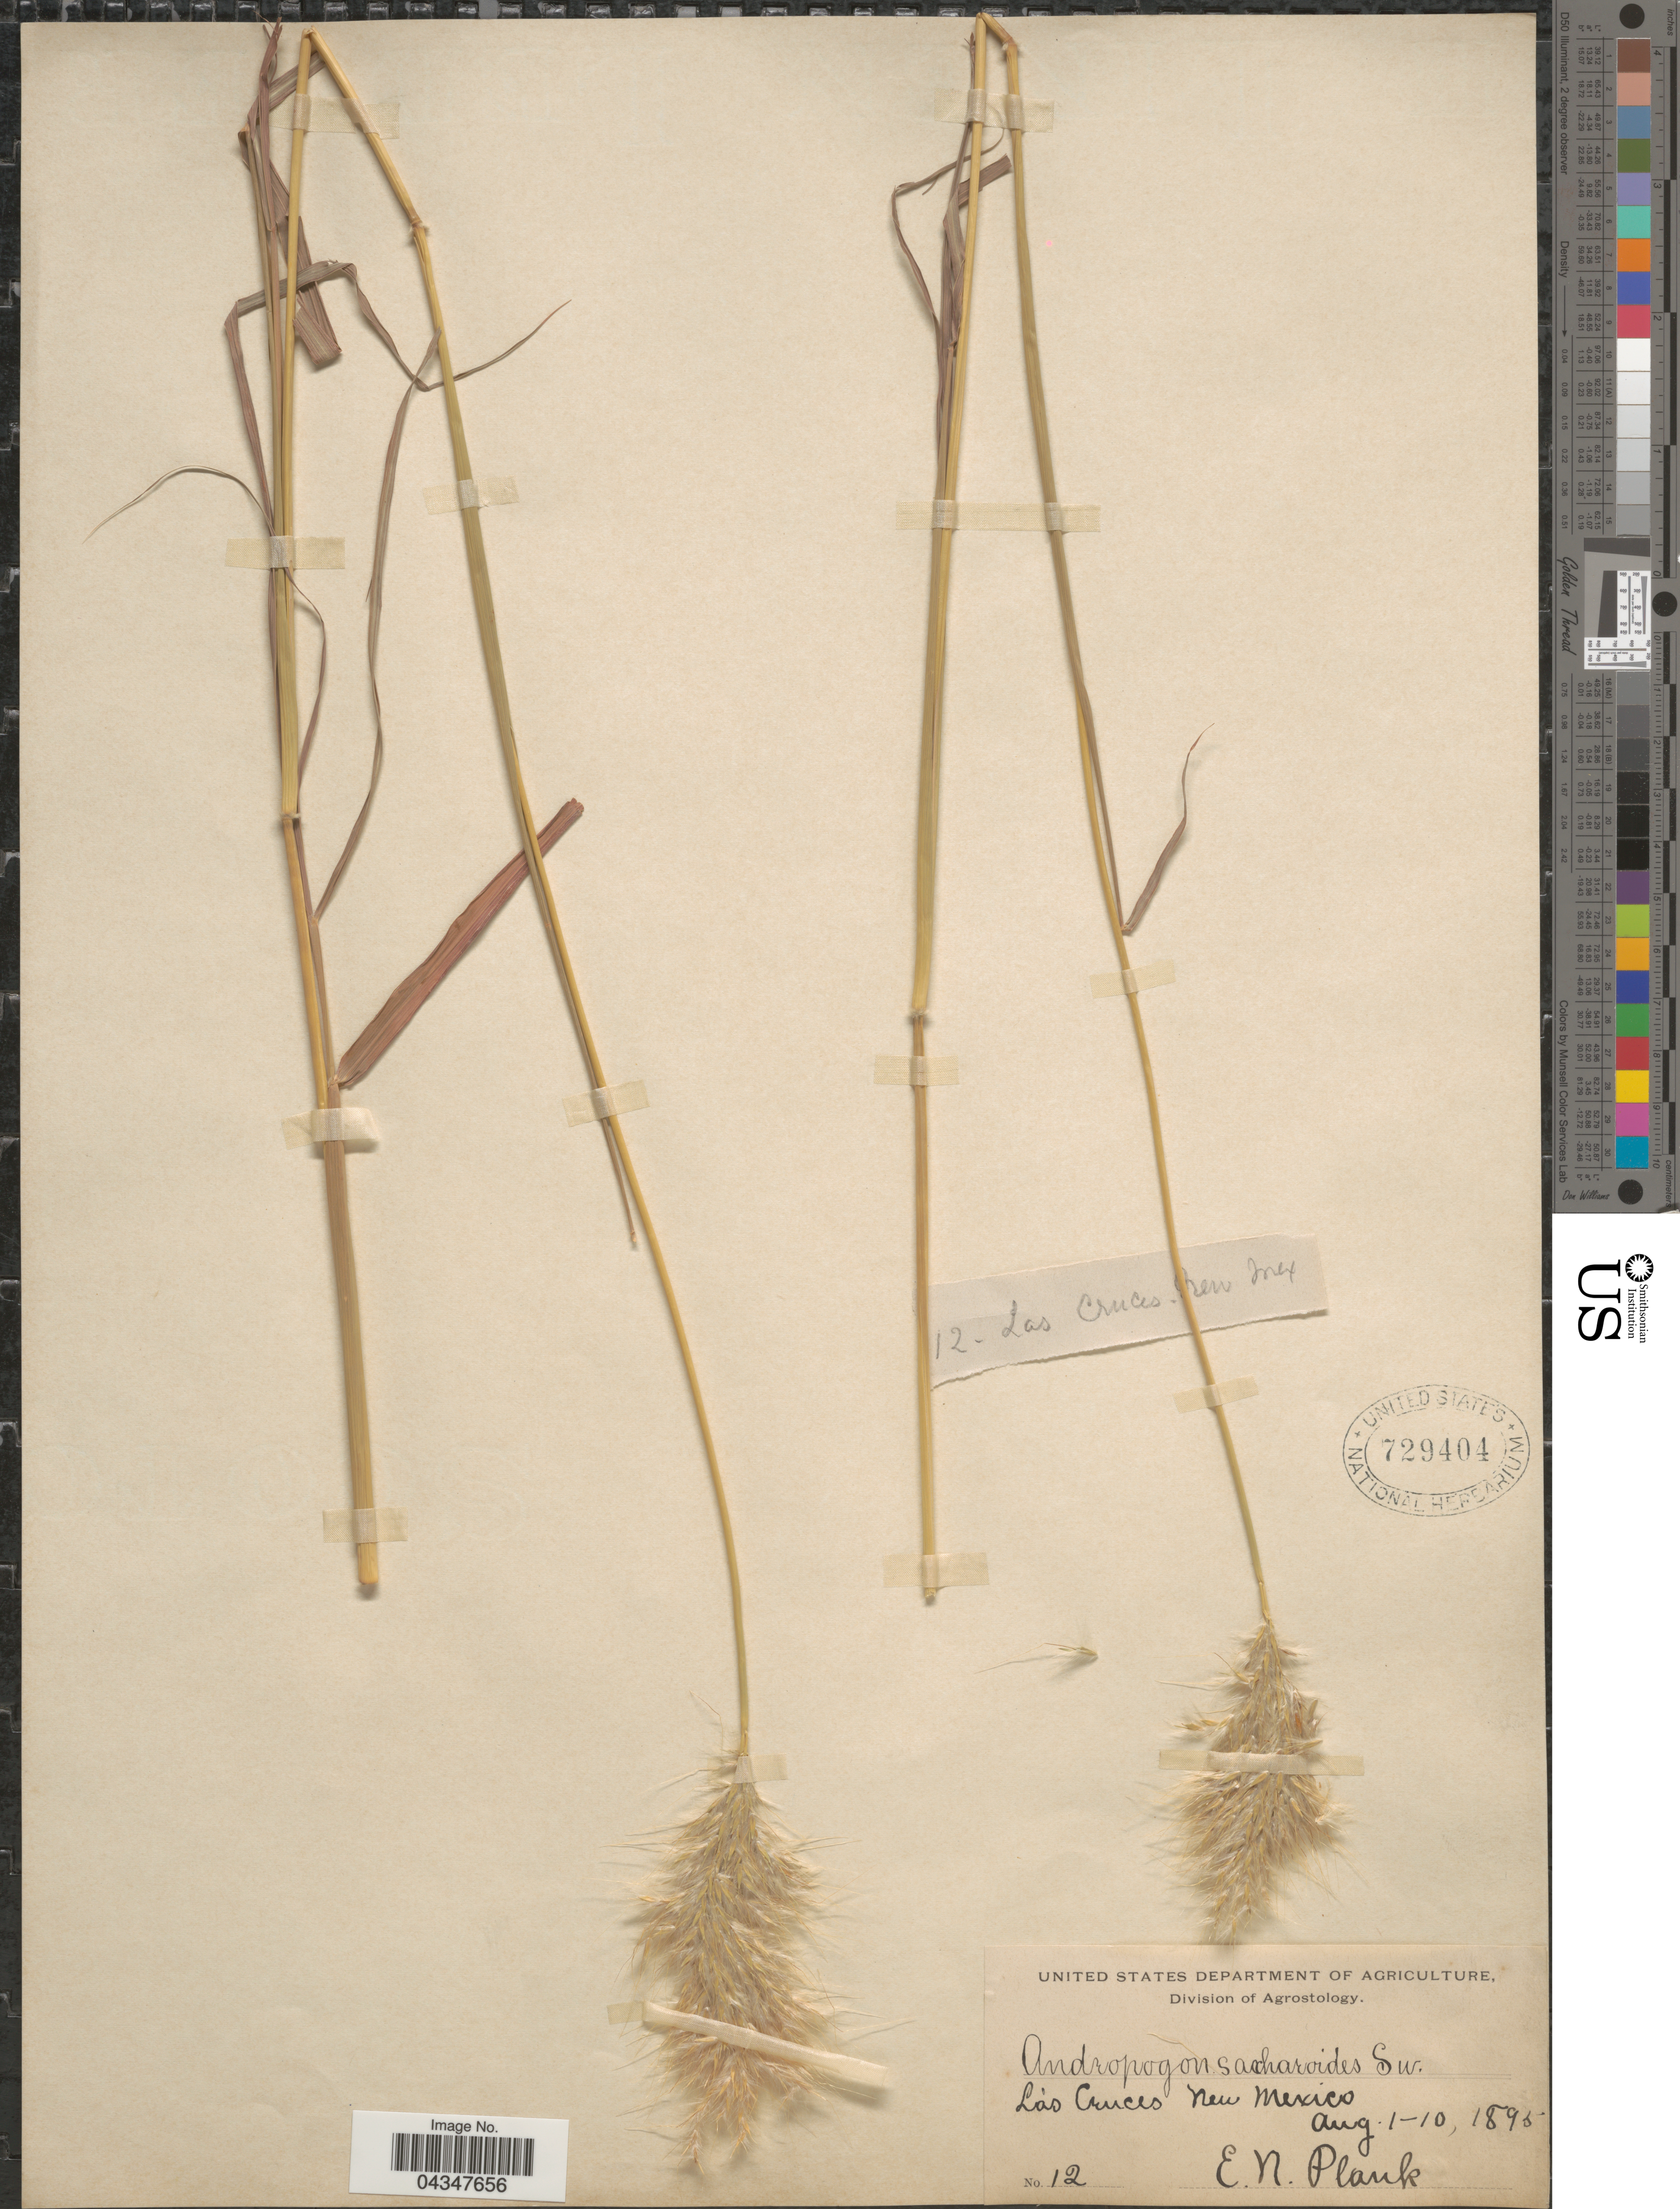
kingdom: Plantae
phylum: Tracheophyta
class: Liliopsida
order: Poales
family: Poaceae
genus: Bothriochloa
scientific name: Bothriochloa barbinodis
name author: (Lag.) Herter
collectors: E. Plank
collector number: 12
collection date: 1895-08-01/1895-08-10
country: United States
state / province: New Mexico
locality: Las Cruces.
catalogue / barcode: US 729404